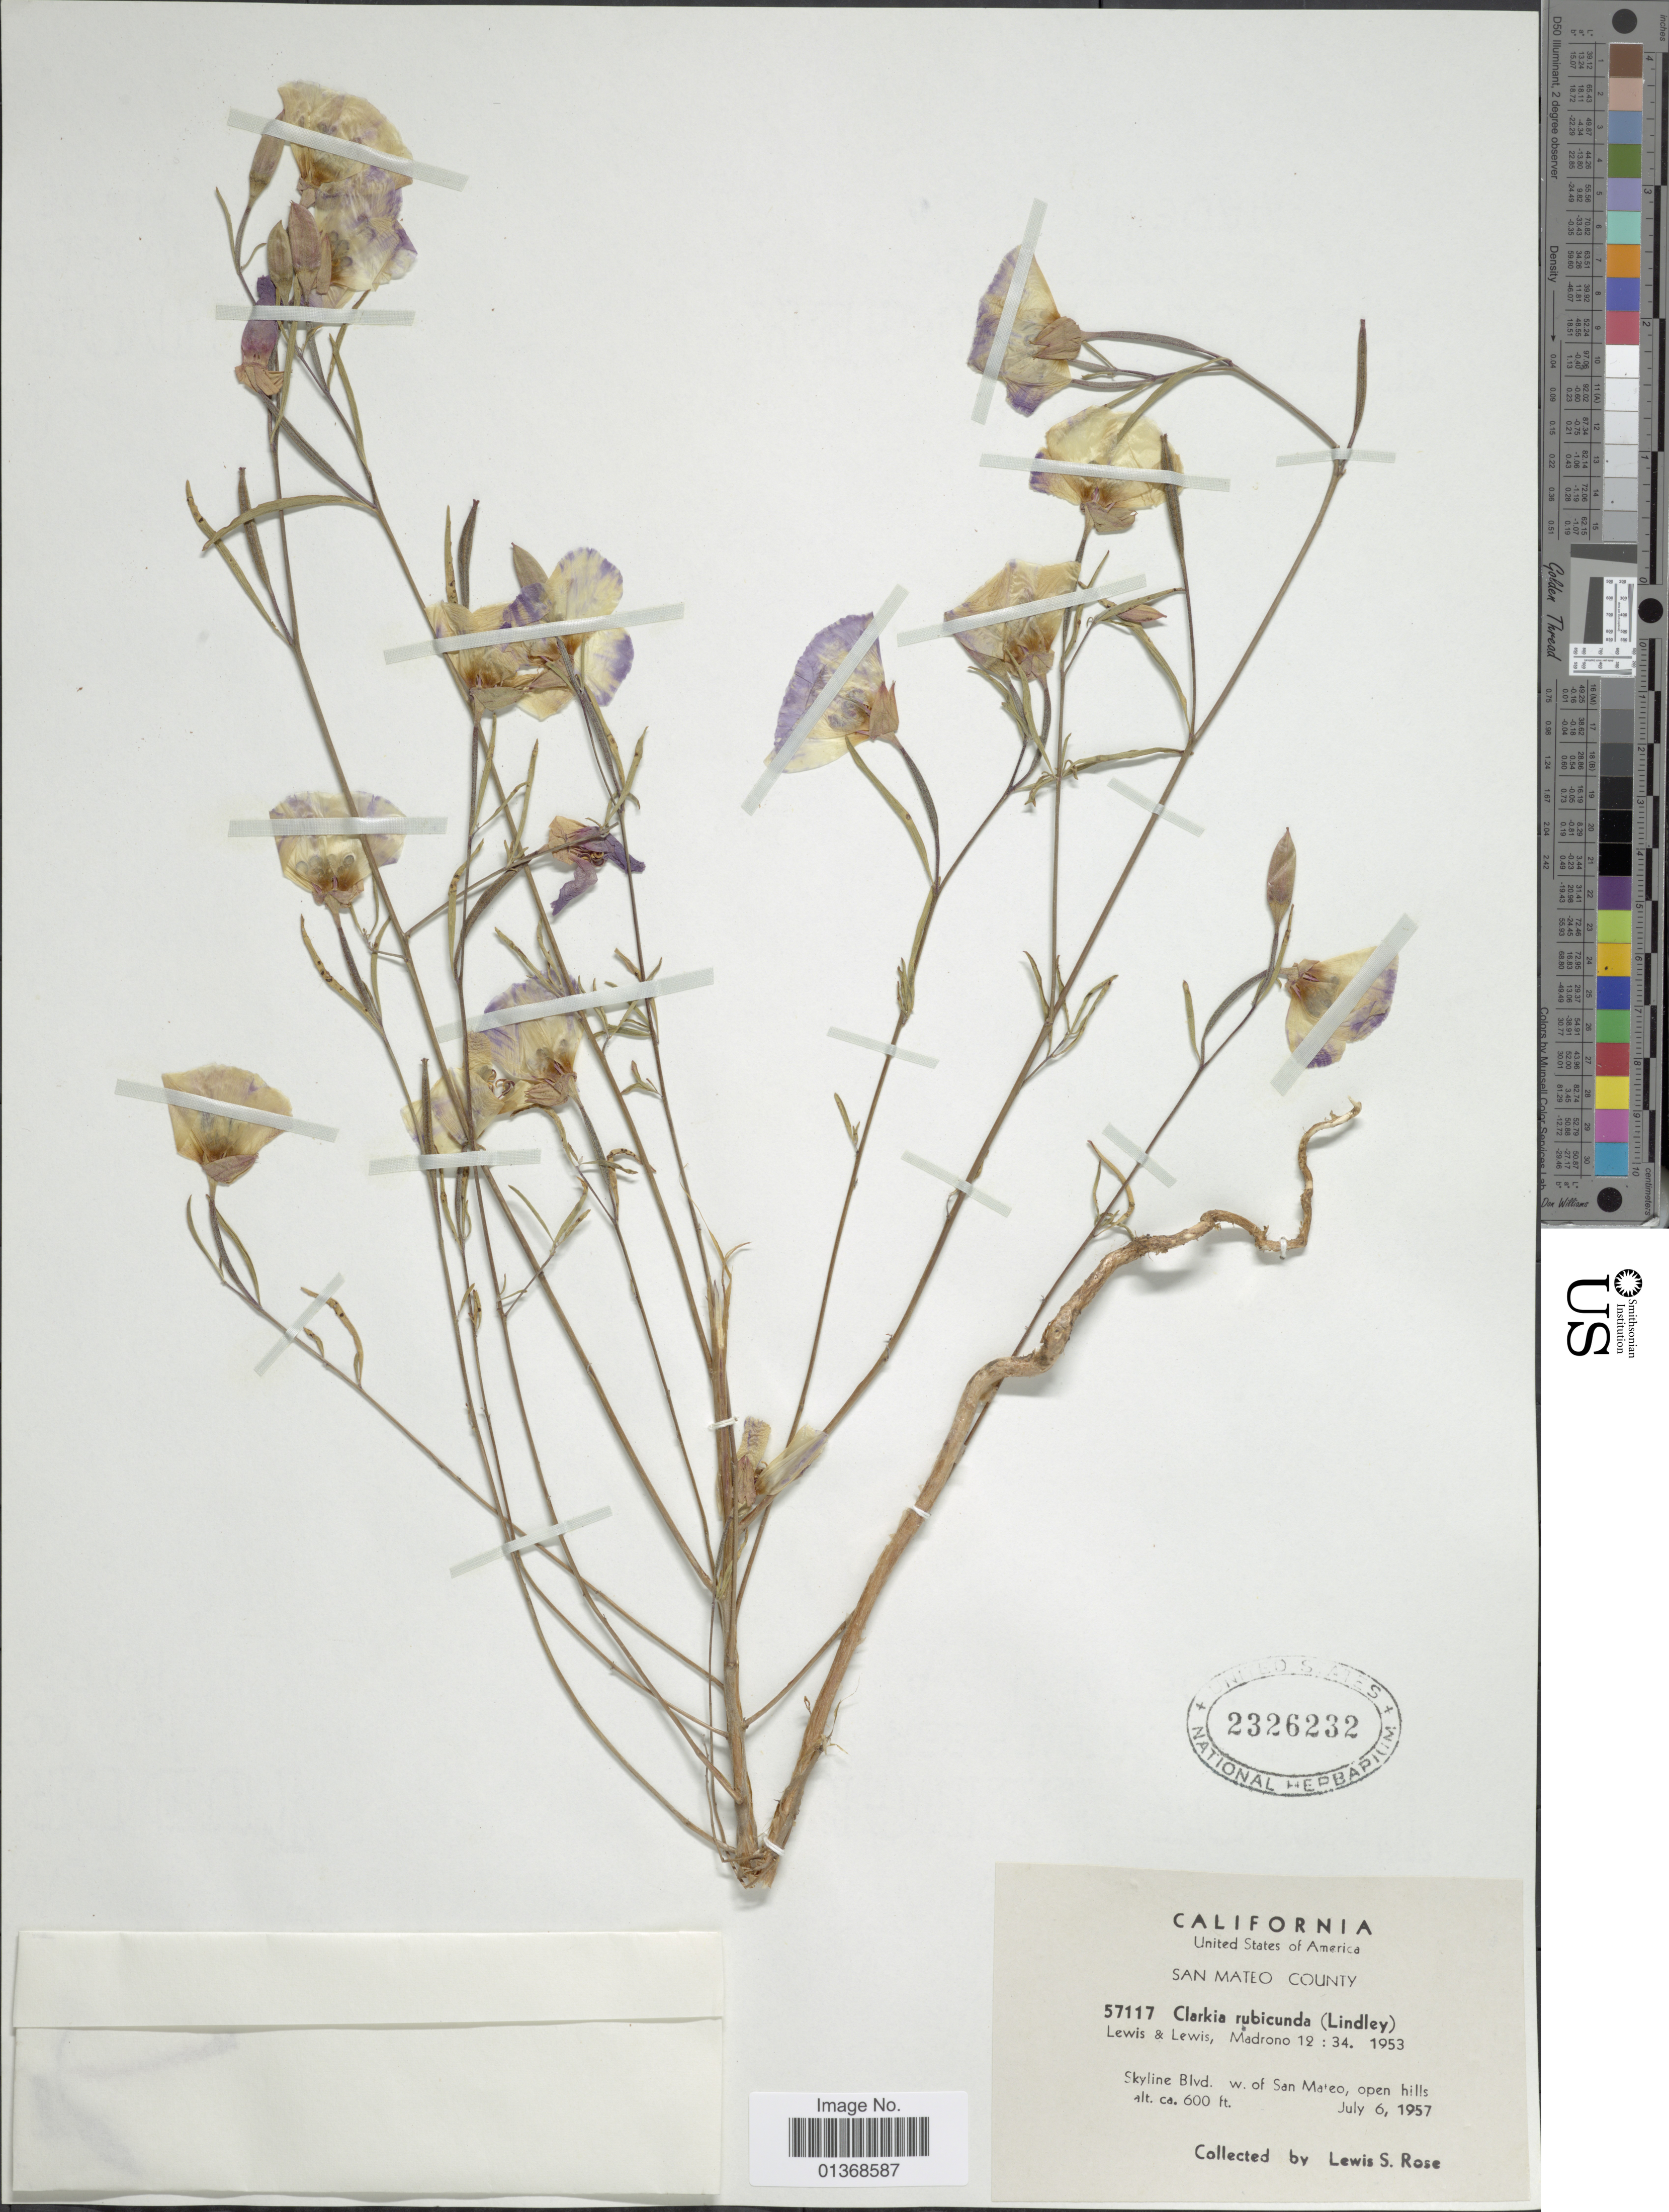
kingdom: Plantae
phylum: Tracheophyta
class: Magnoliopsida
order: Myrtales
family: Onagraceae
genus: Clarkia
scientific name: Clarkia rubicunda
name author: (Lindl.) F. H. Lewis & M.R. Lewis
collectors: L. S. Rose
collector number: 57117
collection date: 1957-07-06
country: United States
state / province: California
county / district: San Mateo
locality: San Mateo County, Skyline Blvd. w. of San Mateo, open hills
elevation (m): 183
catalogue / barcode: US 2326232